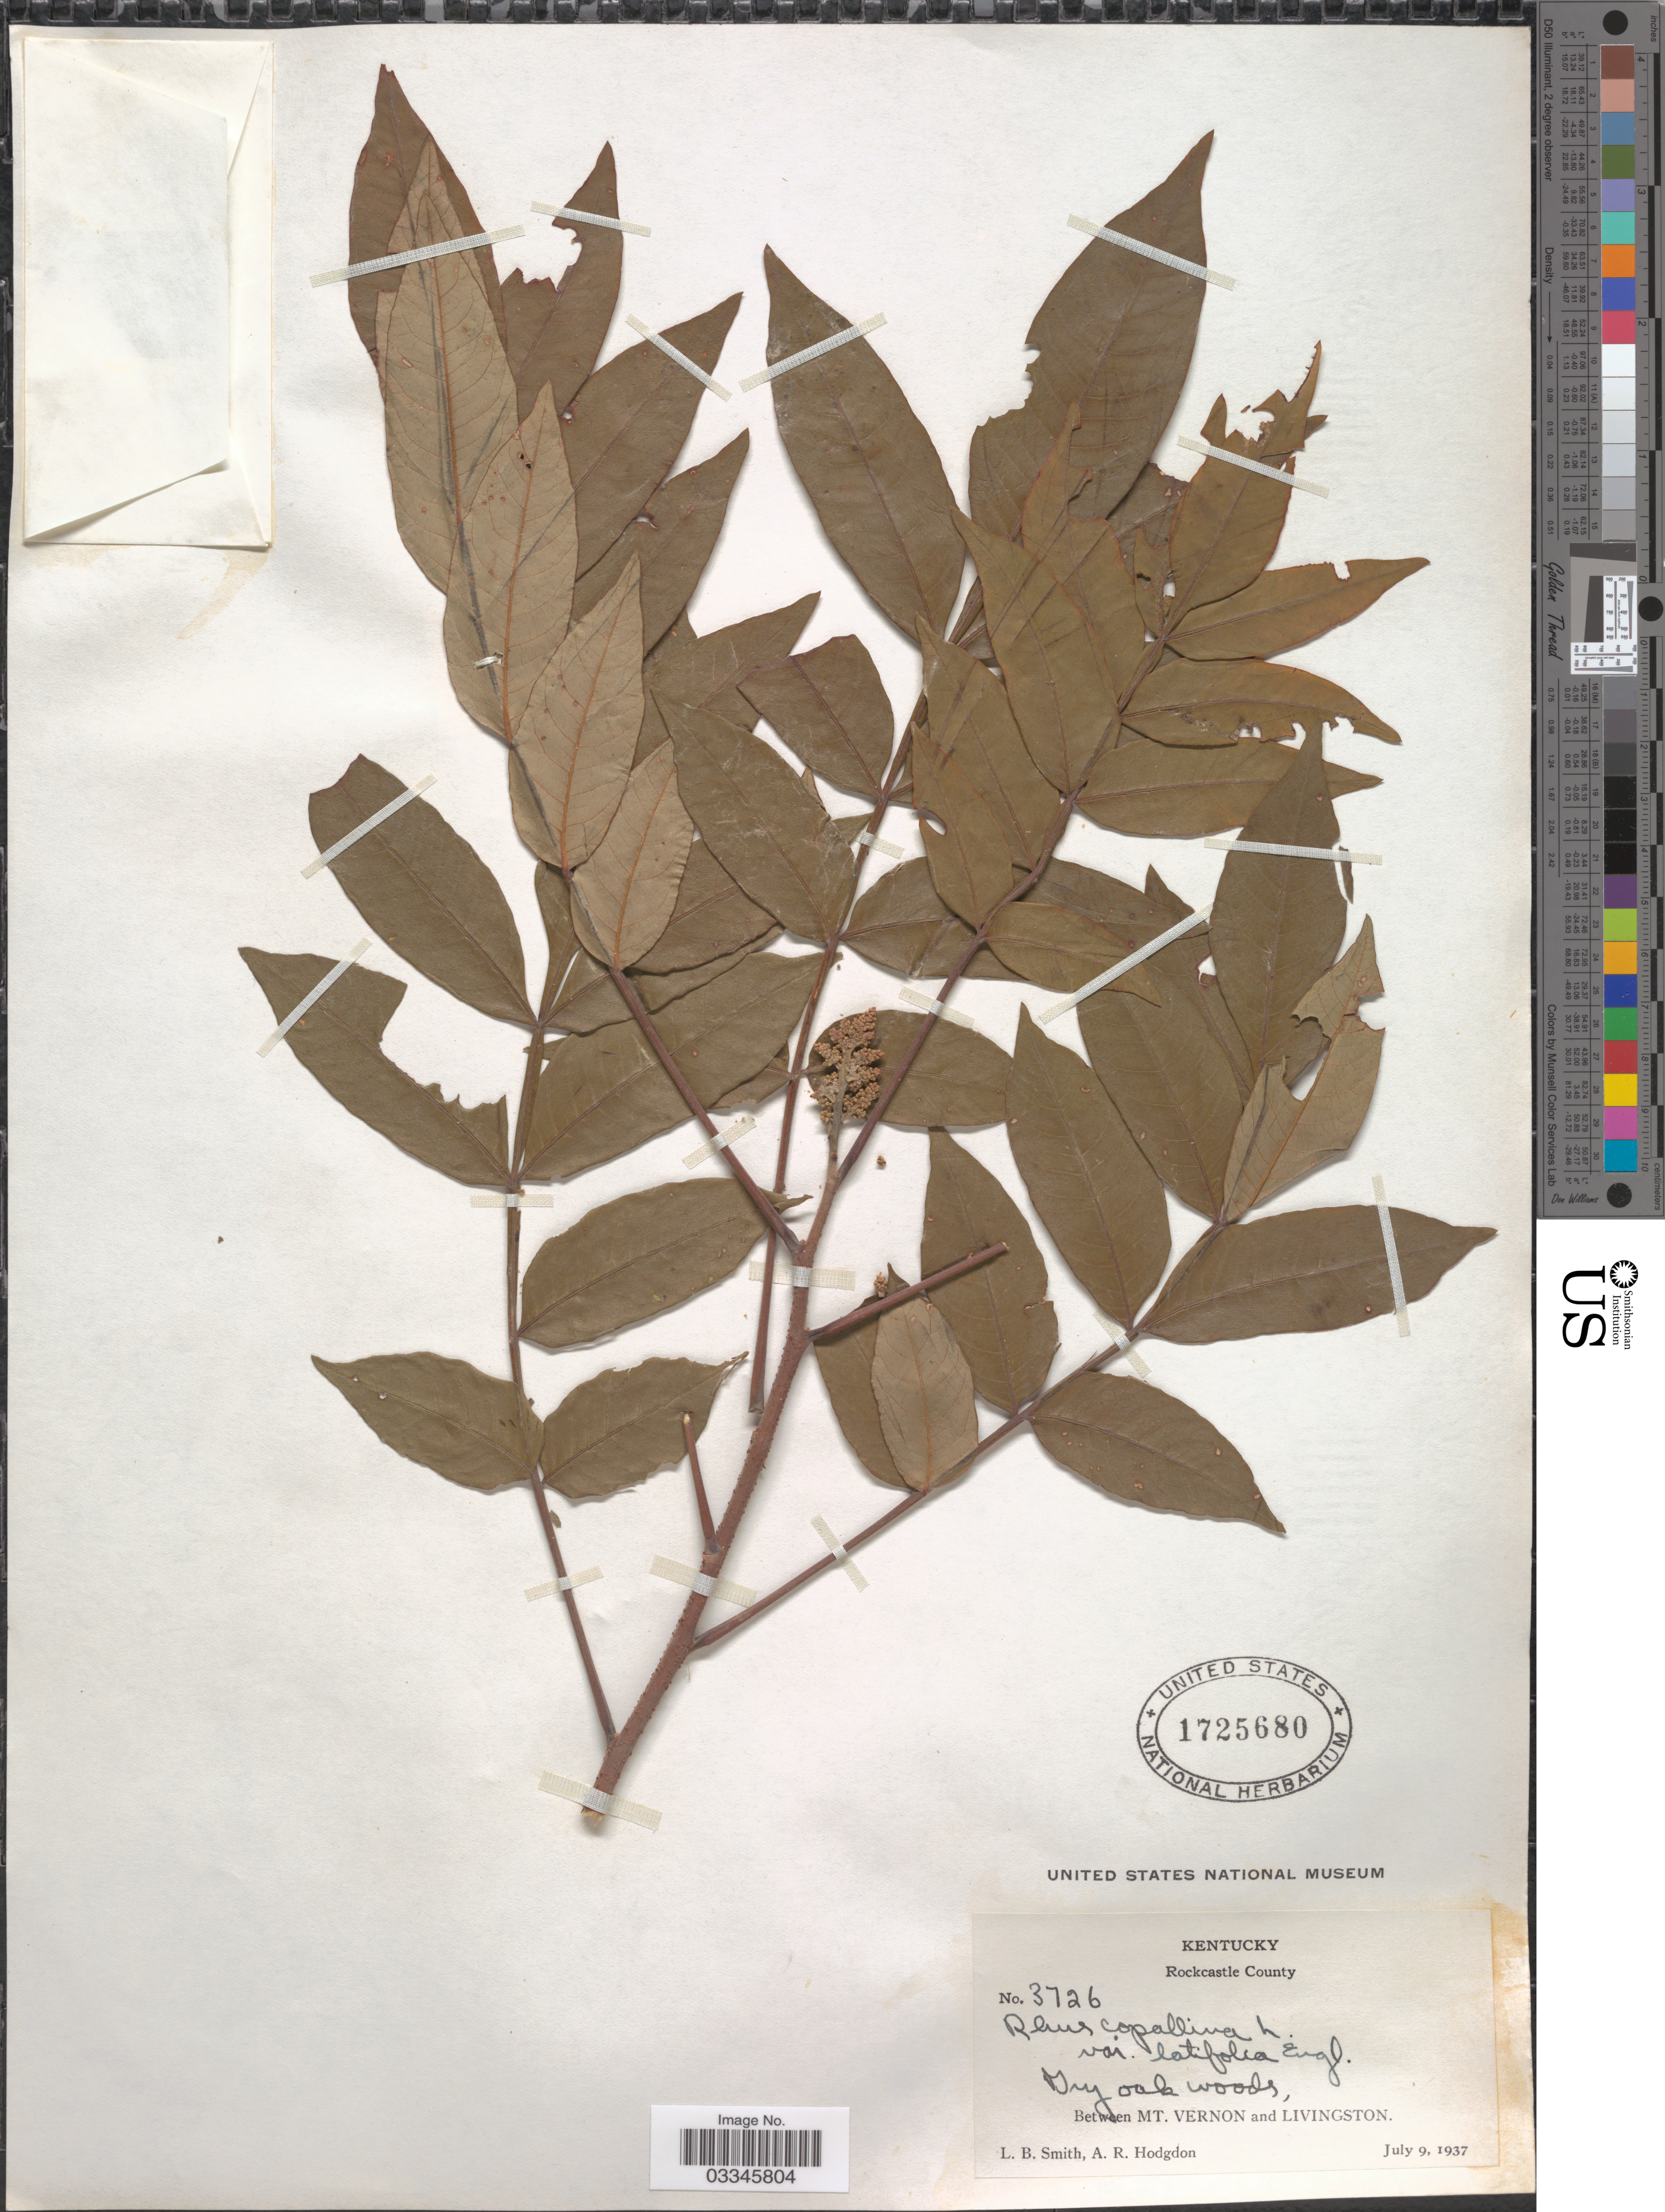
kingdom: Plantae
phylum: Tracheophyta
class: Magnoliopsida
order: Sapindales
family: Anacardiaceae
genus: Rhus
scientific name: Rhus copallinum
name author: L.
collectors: L. Smith & A. R. Hodgdon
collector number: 3726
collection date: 1937-07-09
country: United States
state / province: Kentucky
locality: Rockcastle County. Between Mt. Vernon and Livingston.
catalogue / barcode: US 1725680